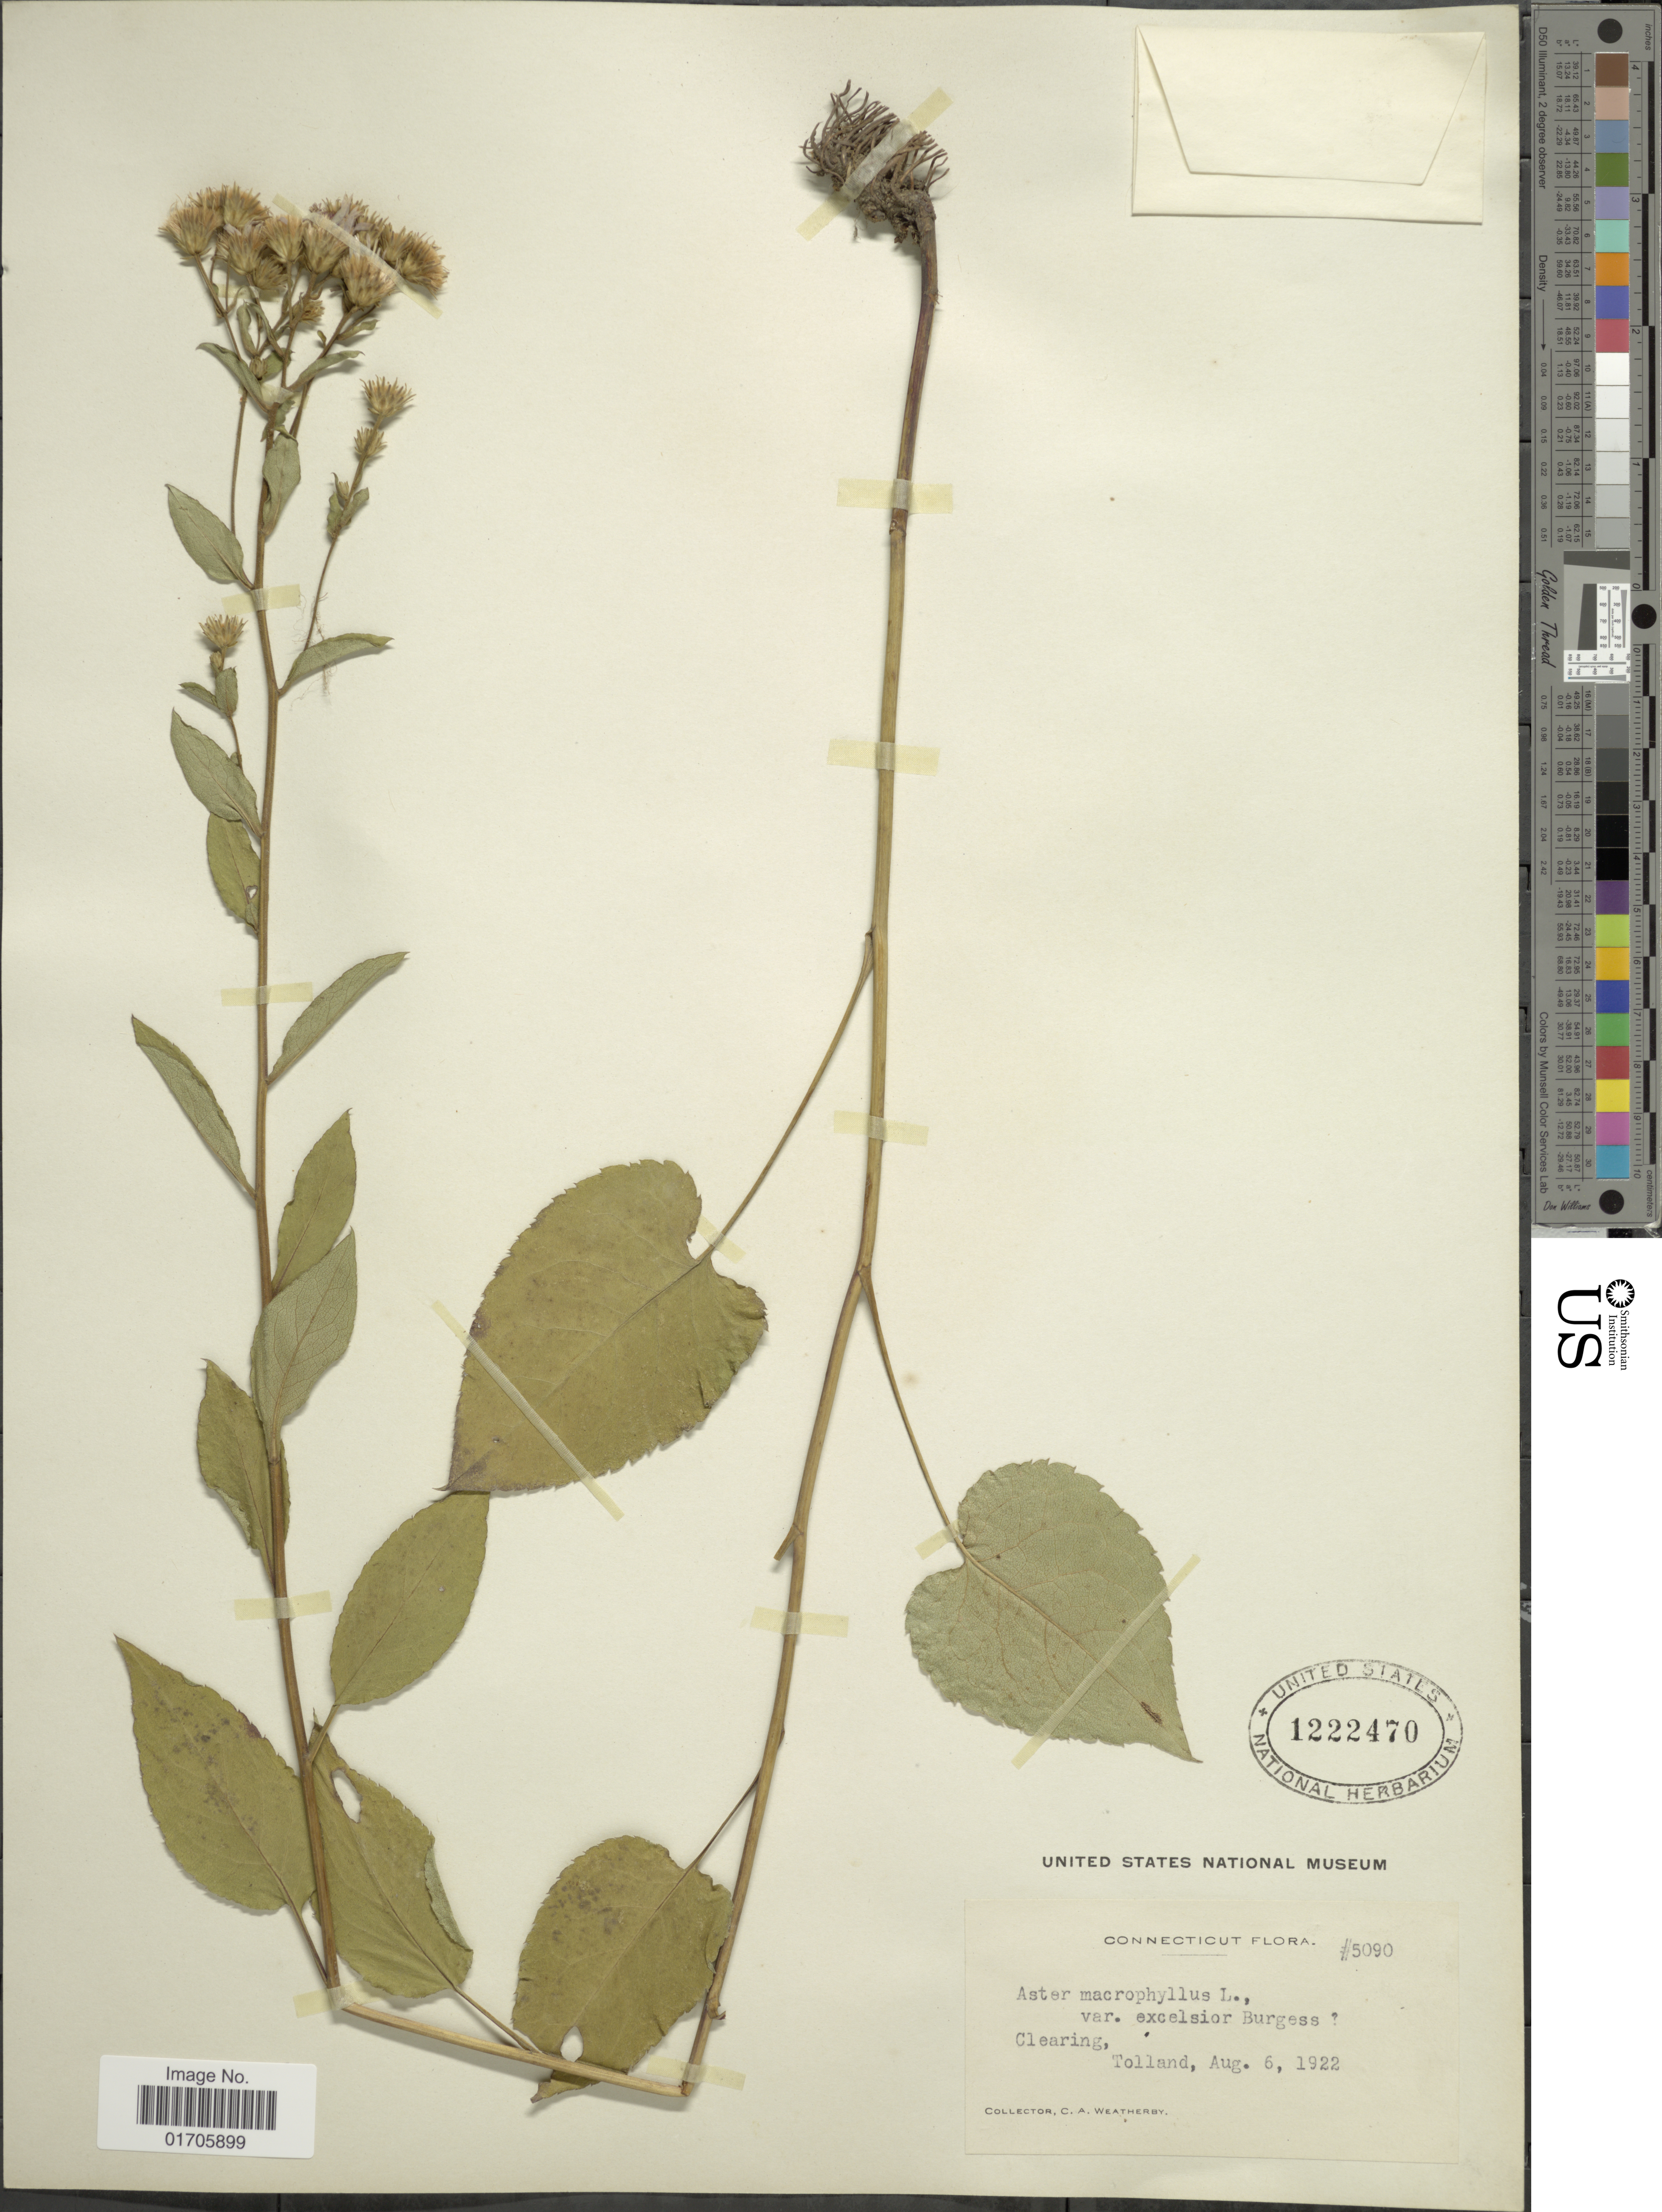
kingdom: Plantae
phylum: Tracheophyta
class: Magnoliopsida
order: Asterales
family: Asteraceae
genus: Eurybia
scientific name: Eurybia macrophylla var. ianthina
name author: (E.S. Burgess) G. Wilh. & Rericha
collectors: C. A. Weatherby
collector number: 5090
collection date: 1922-08-06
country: United States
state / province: Connecticut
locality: Connecticut. Clearing, Tolland.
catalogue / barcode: US 1222470